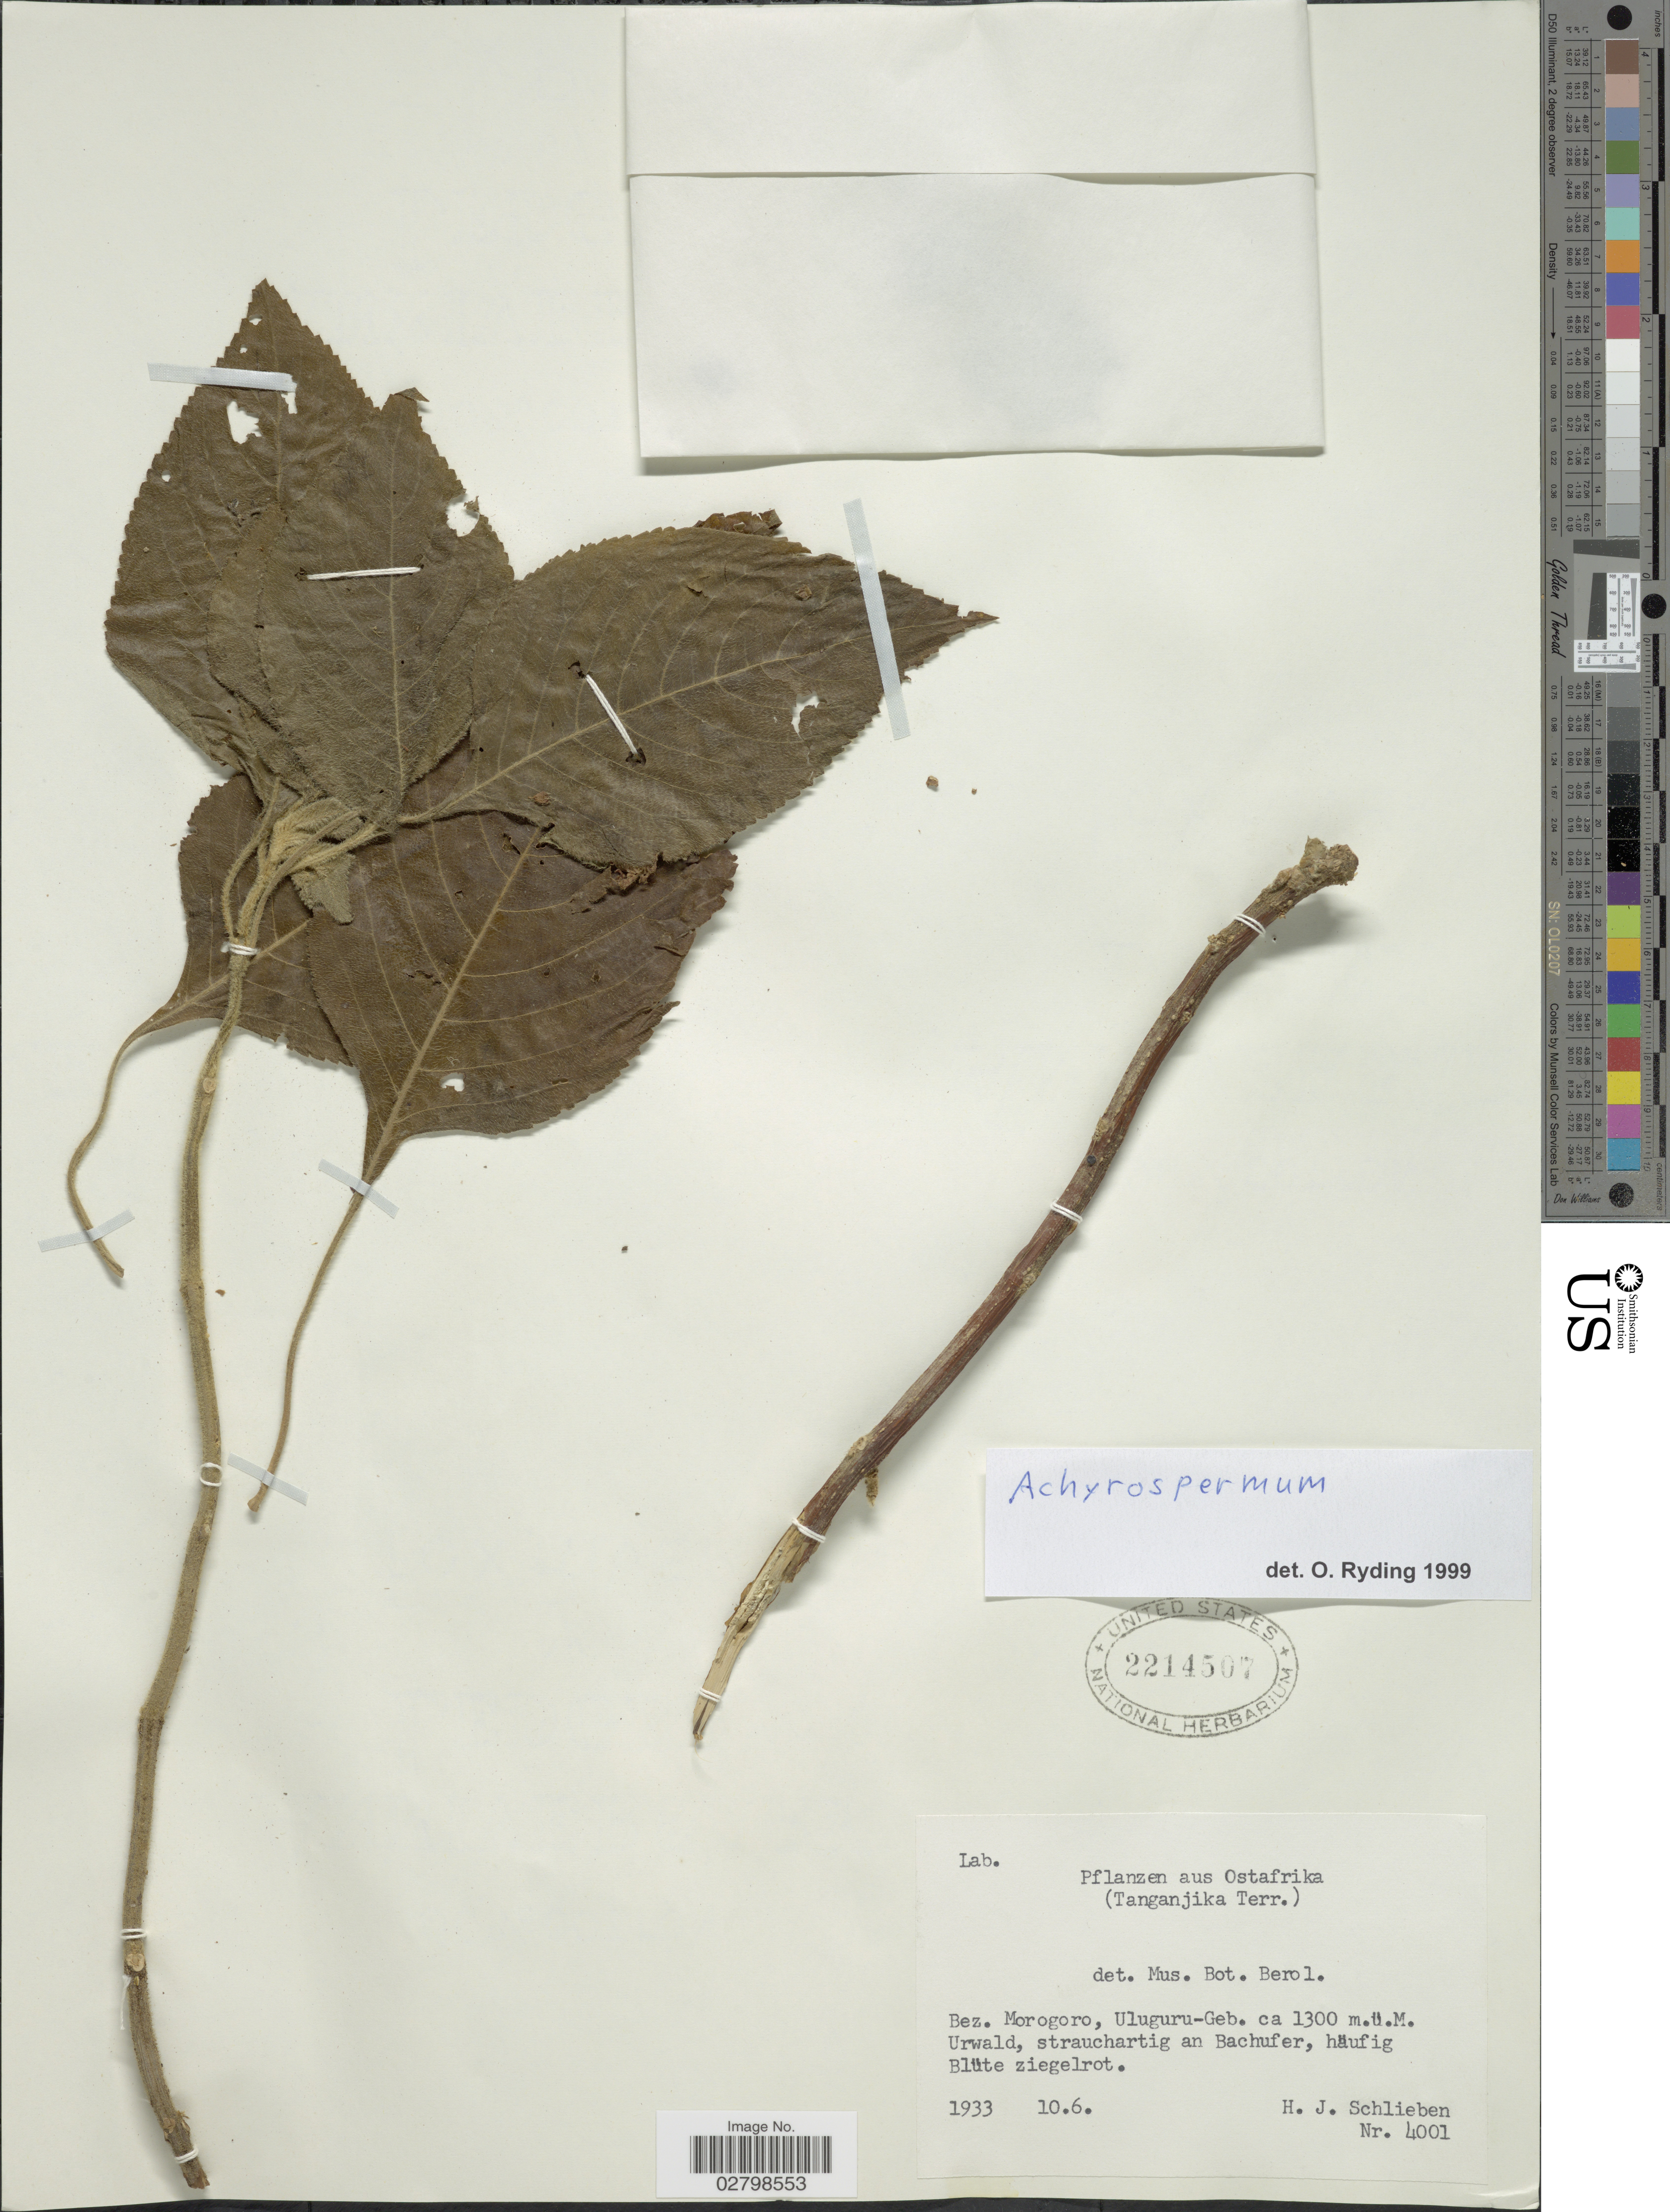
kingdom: Plantae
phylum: Tracheophyta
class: Magnoliopsida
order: Lamiales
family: Lamiaceae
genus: Achyrospermum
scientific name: Achyrospermum sp.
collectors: H. J. Schlieben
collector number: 4001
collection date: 1933-06-10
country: Tanzania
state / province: Morogoro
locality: Ostafrika. (Tanganjika Terr.). Bez. Morogoro, Uluguru-Geb. Urwald, strauchartig an Bachufer.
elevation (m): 1300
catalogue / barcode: US 2214507